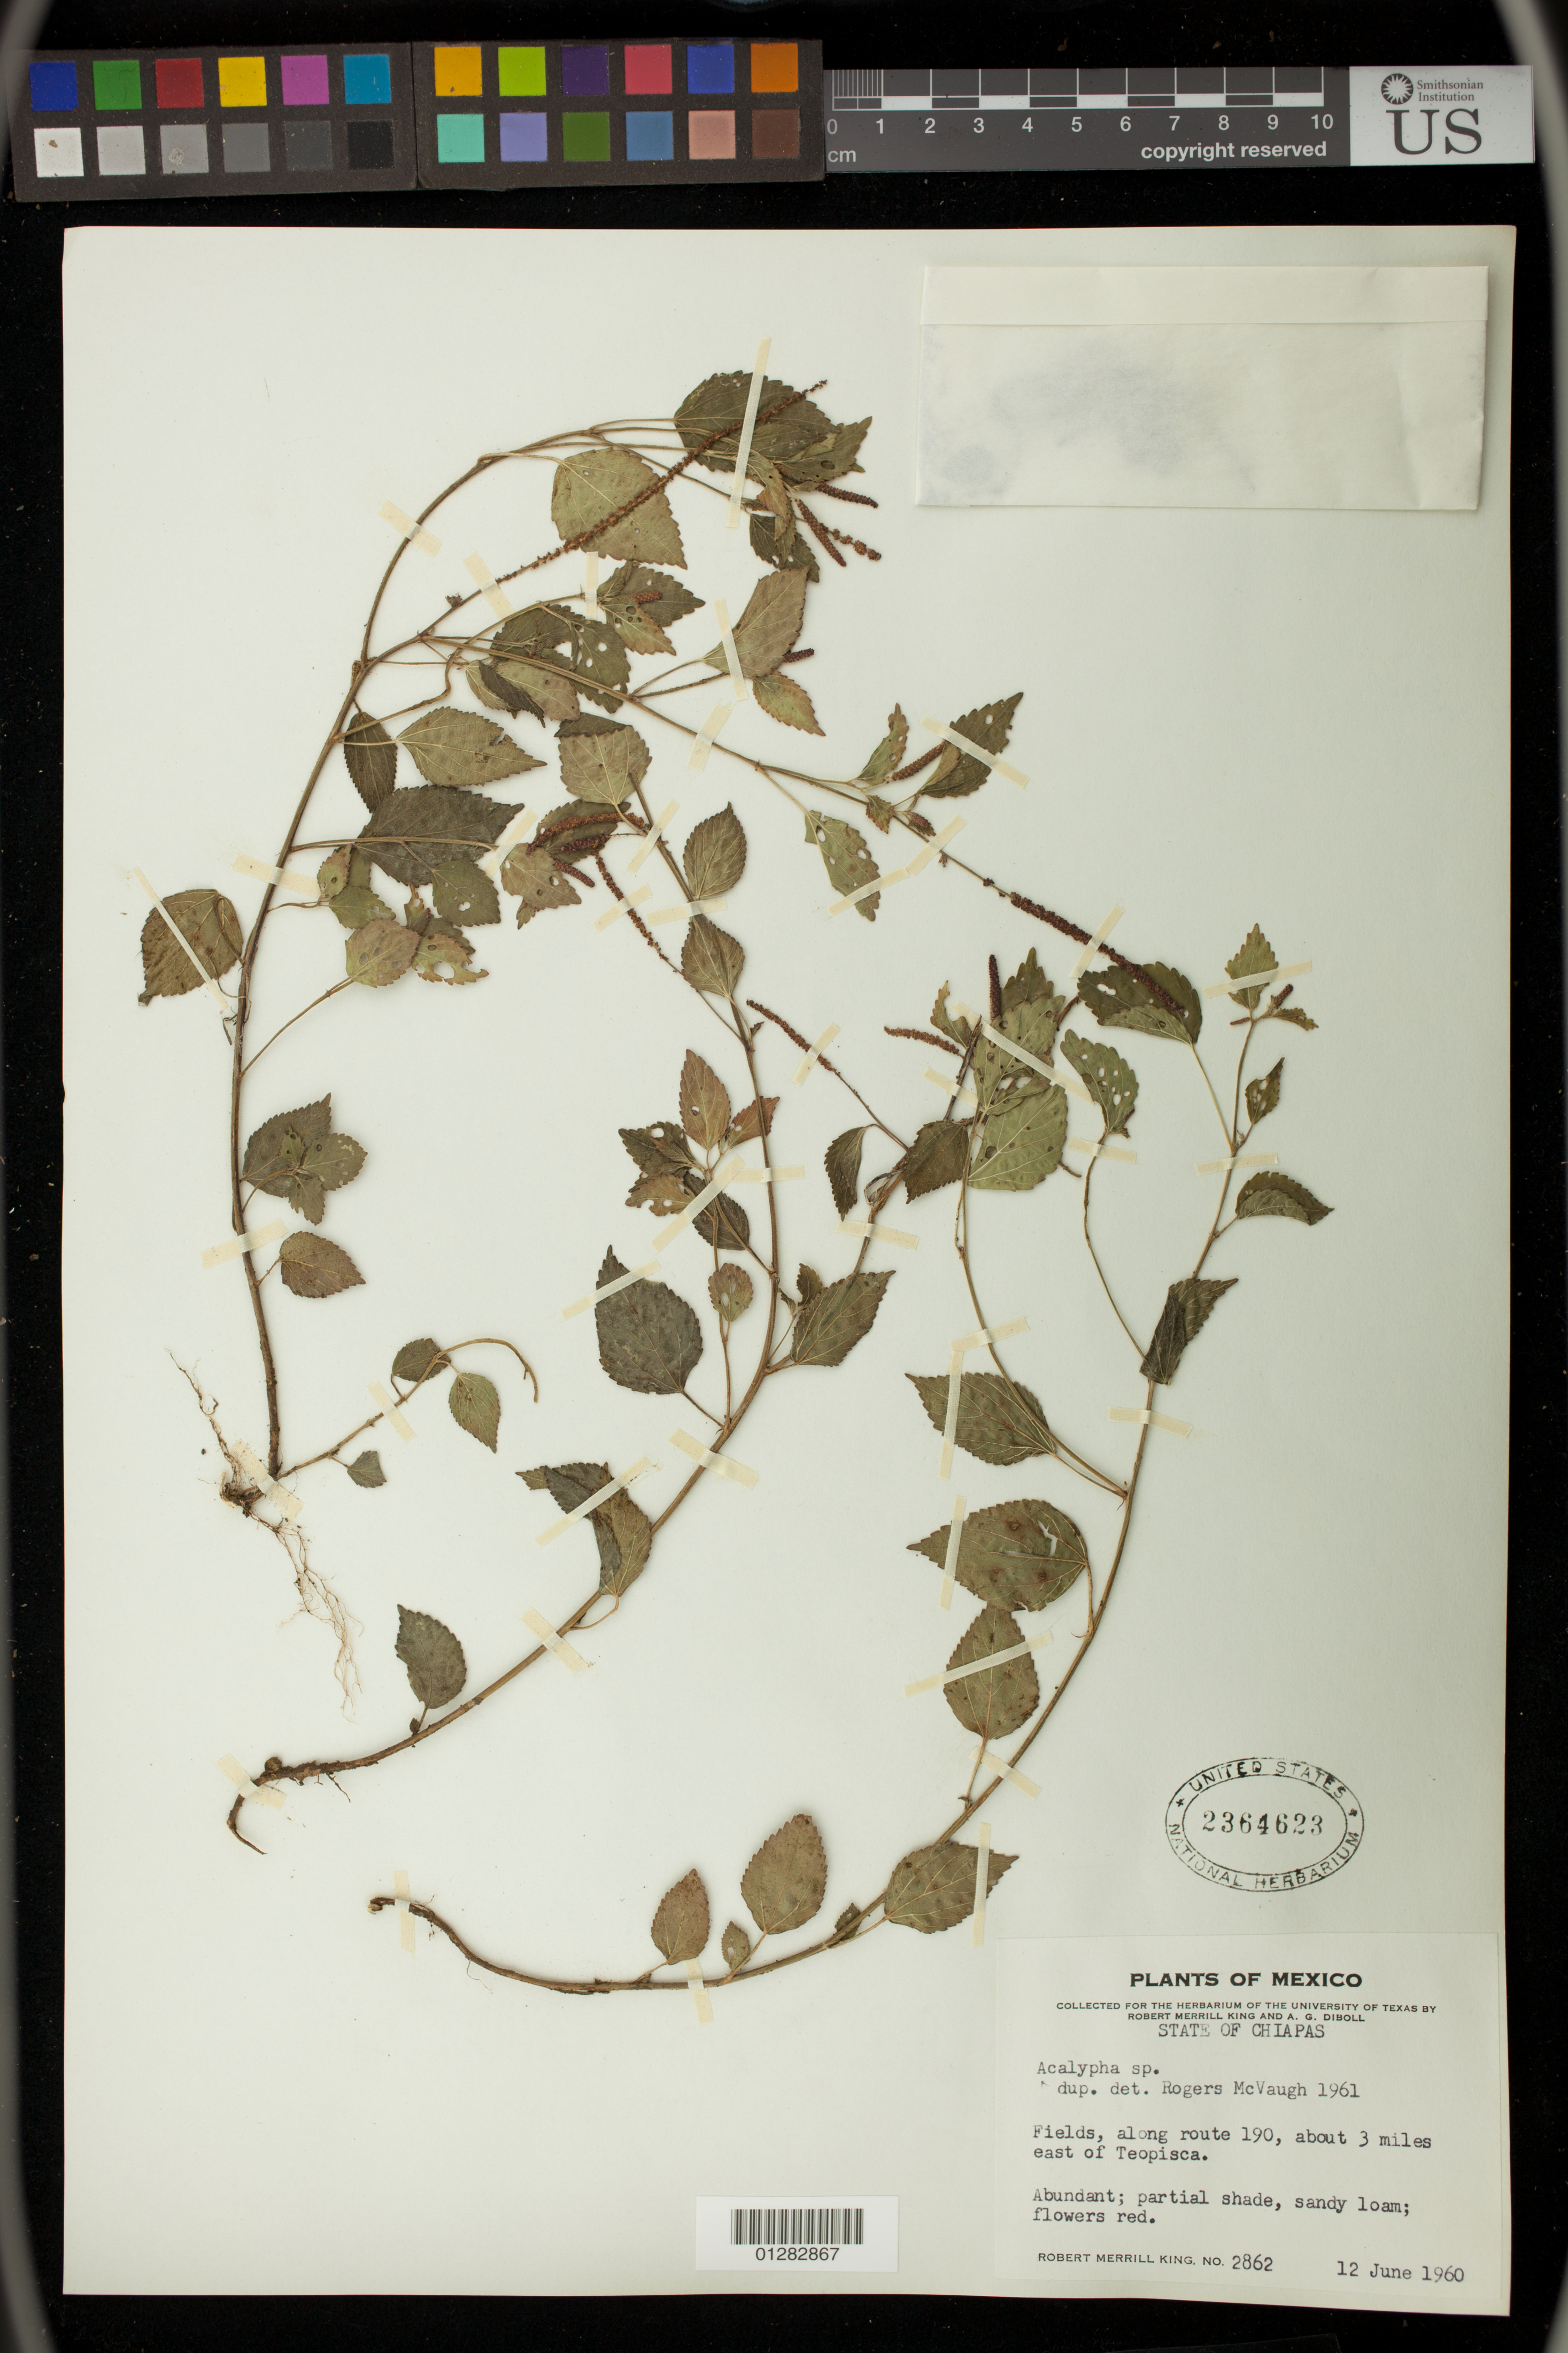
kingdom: Plantae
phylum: Tracheophyta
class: Magnoliopsida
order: Malpighiales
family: Euphorbiaceae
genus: Acalypha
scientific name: Acalypha sp.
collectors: R. M. King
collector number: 2862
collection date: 1960-06-12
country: Mexico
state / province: Chiapas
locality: Fields, along route 190, about 3 miles east of Teopisca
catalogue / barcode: US 2364623